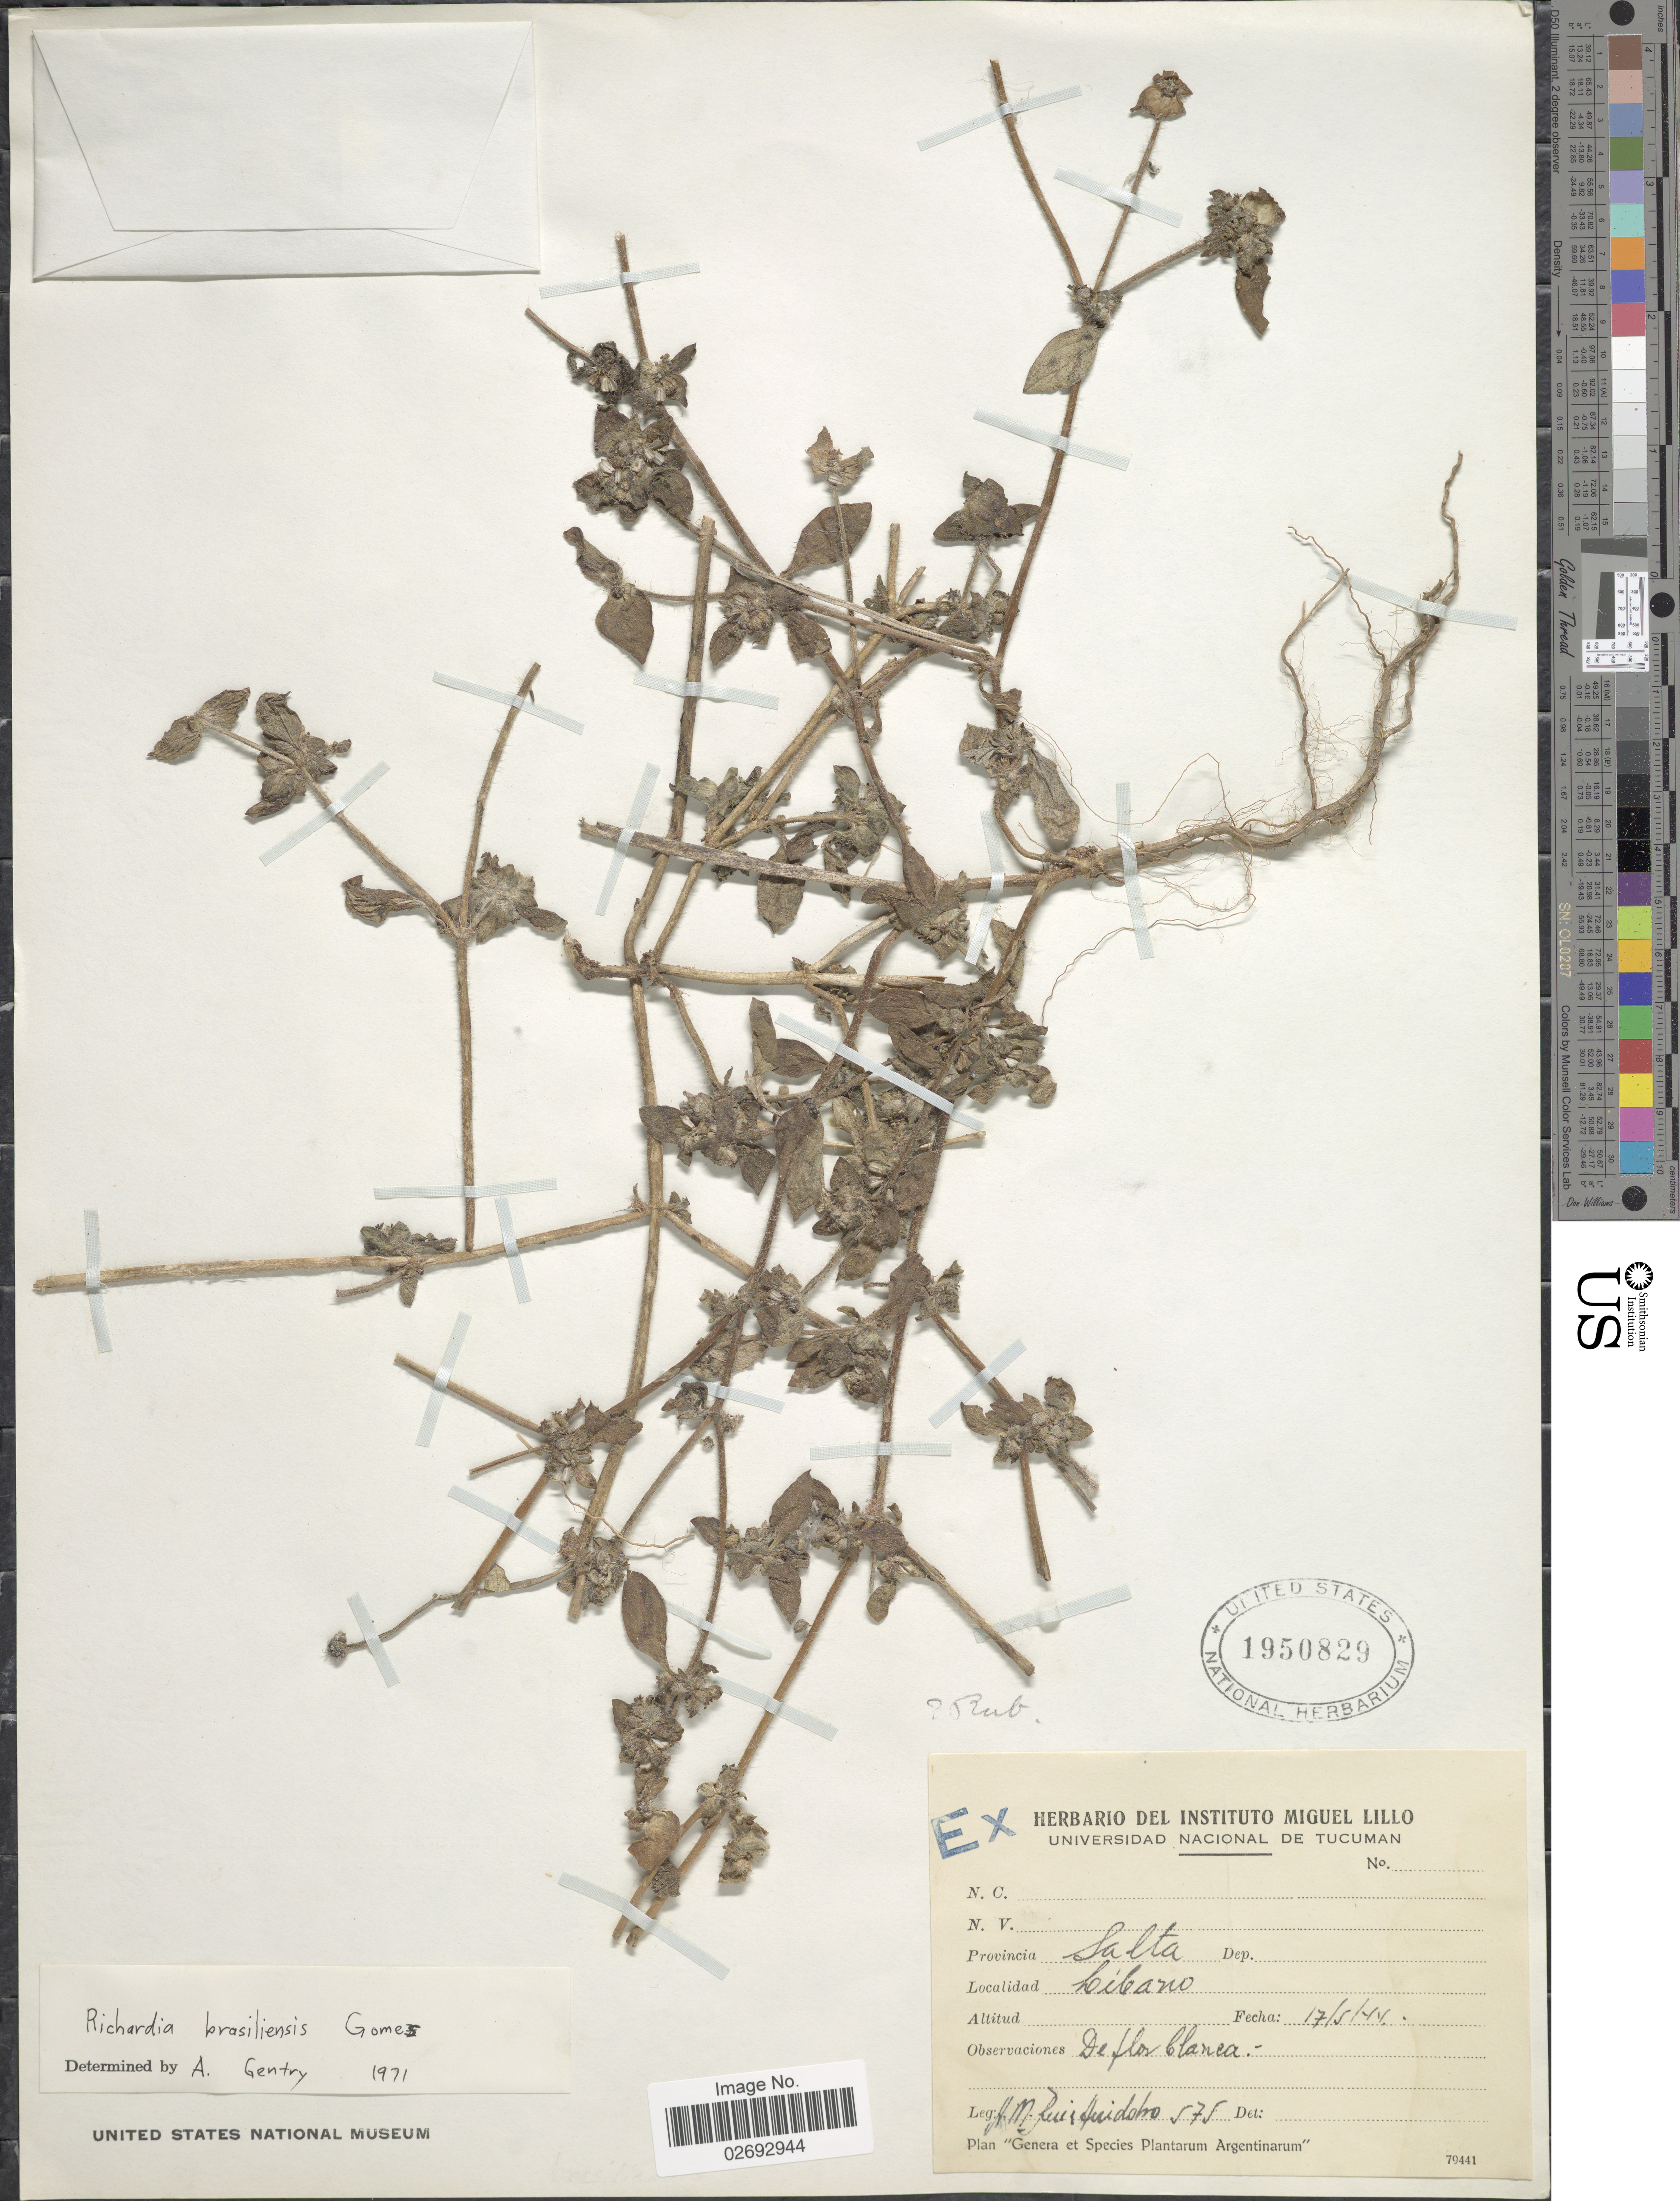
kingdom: Plantae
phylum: Tracheophyta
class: Magnoliopsida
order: Gentianales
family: Rubiaceae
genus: Richardia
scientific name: Richardia brasiliensis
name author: Gomes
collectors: J. M. Ruiz Huidobo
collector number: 575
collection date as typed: Transcribed d/m/y: 17/5/44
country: Argentina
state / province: Salta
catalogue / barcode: US 1950829